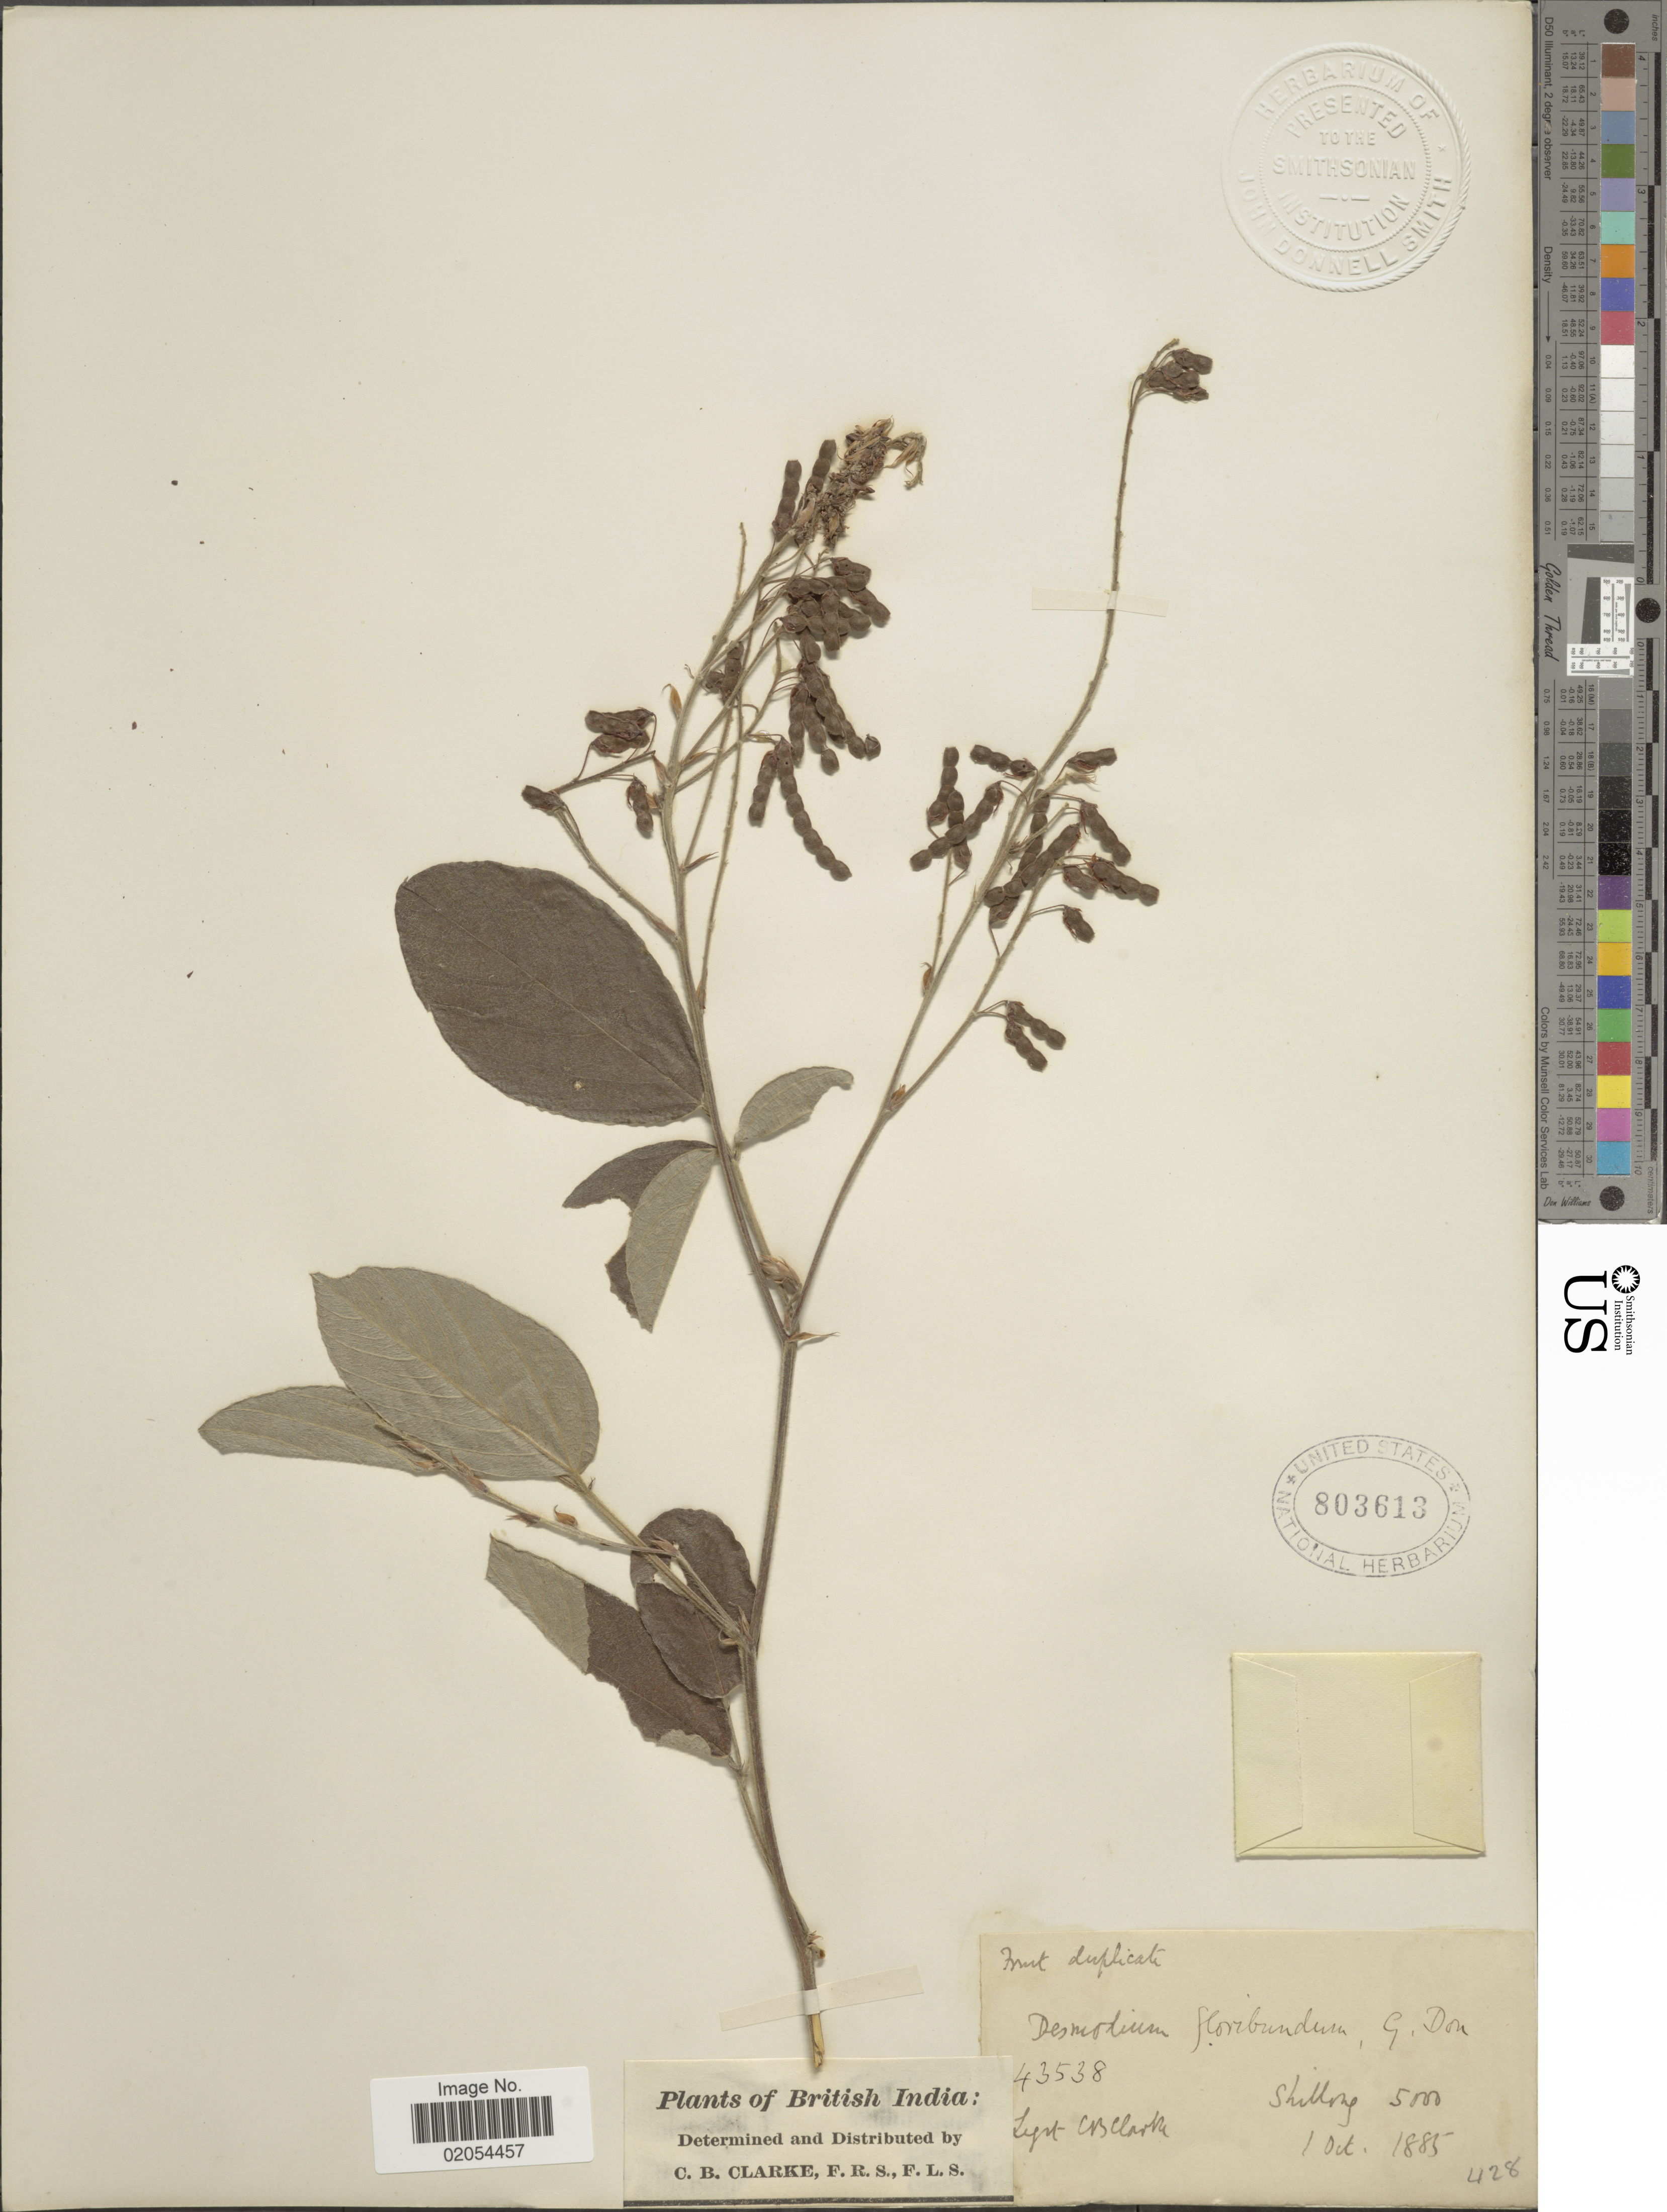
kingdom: Plantae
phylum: Tracheophyta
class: Magnoliopsida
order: Fabales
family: Fabaceae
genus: Ototropis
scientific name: Ototropis multiflora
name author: (DC.) H. Ohashi & K. Ohashi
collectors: C. B. Clarke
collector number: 43538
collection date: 1885-10-01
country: India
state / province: Meghalaya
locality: Shillong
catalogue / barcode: US 803613